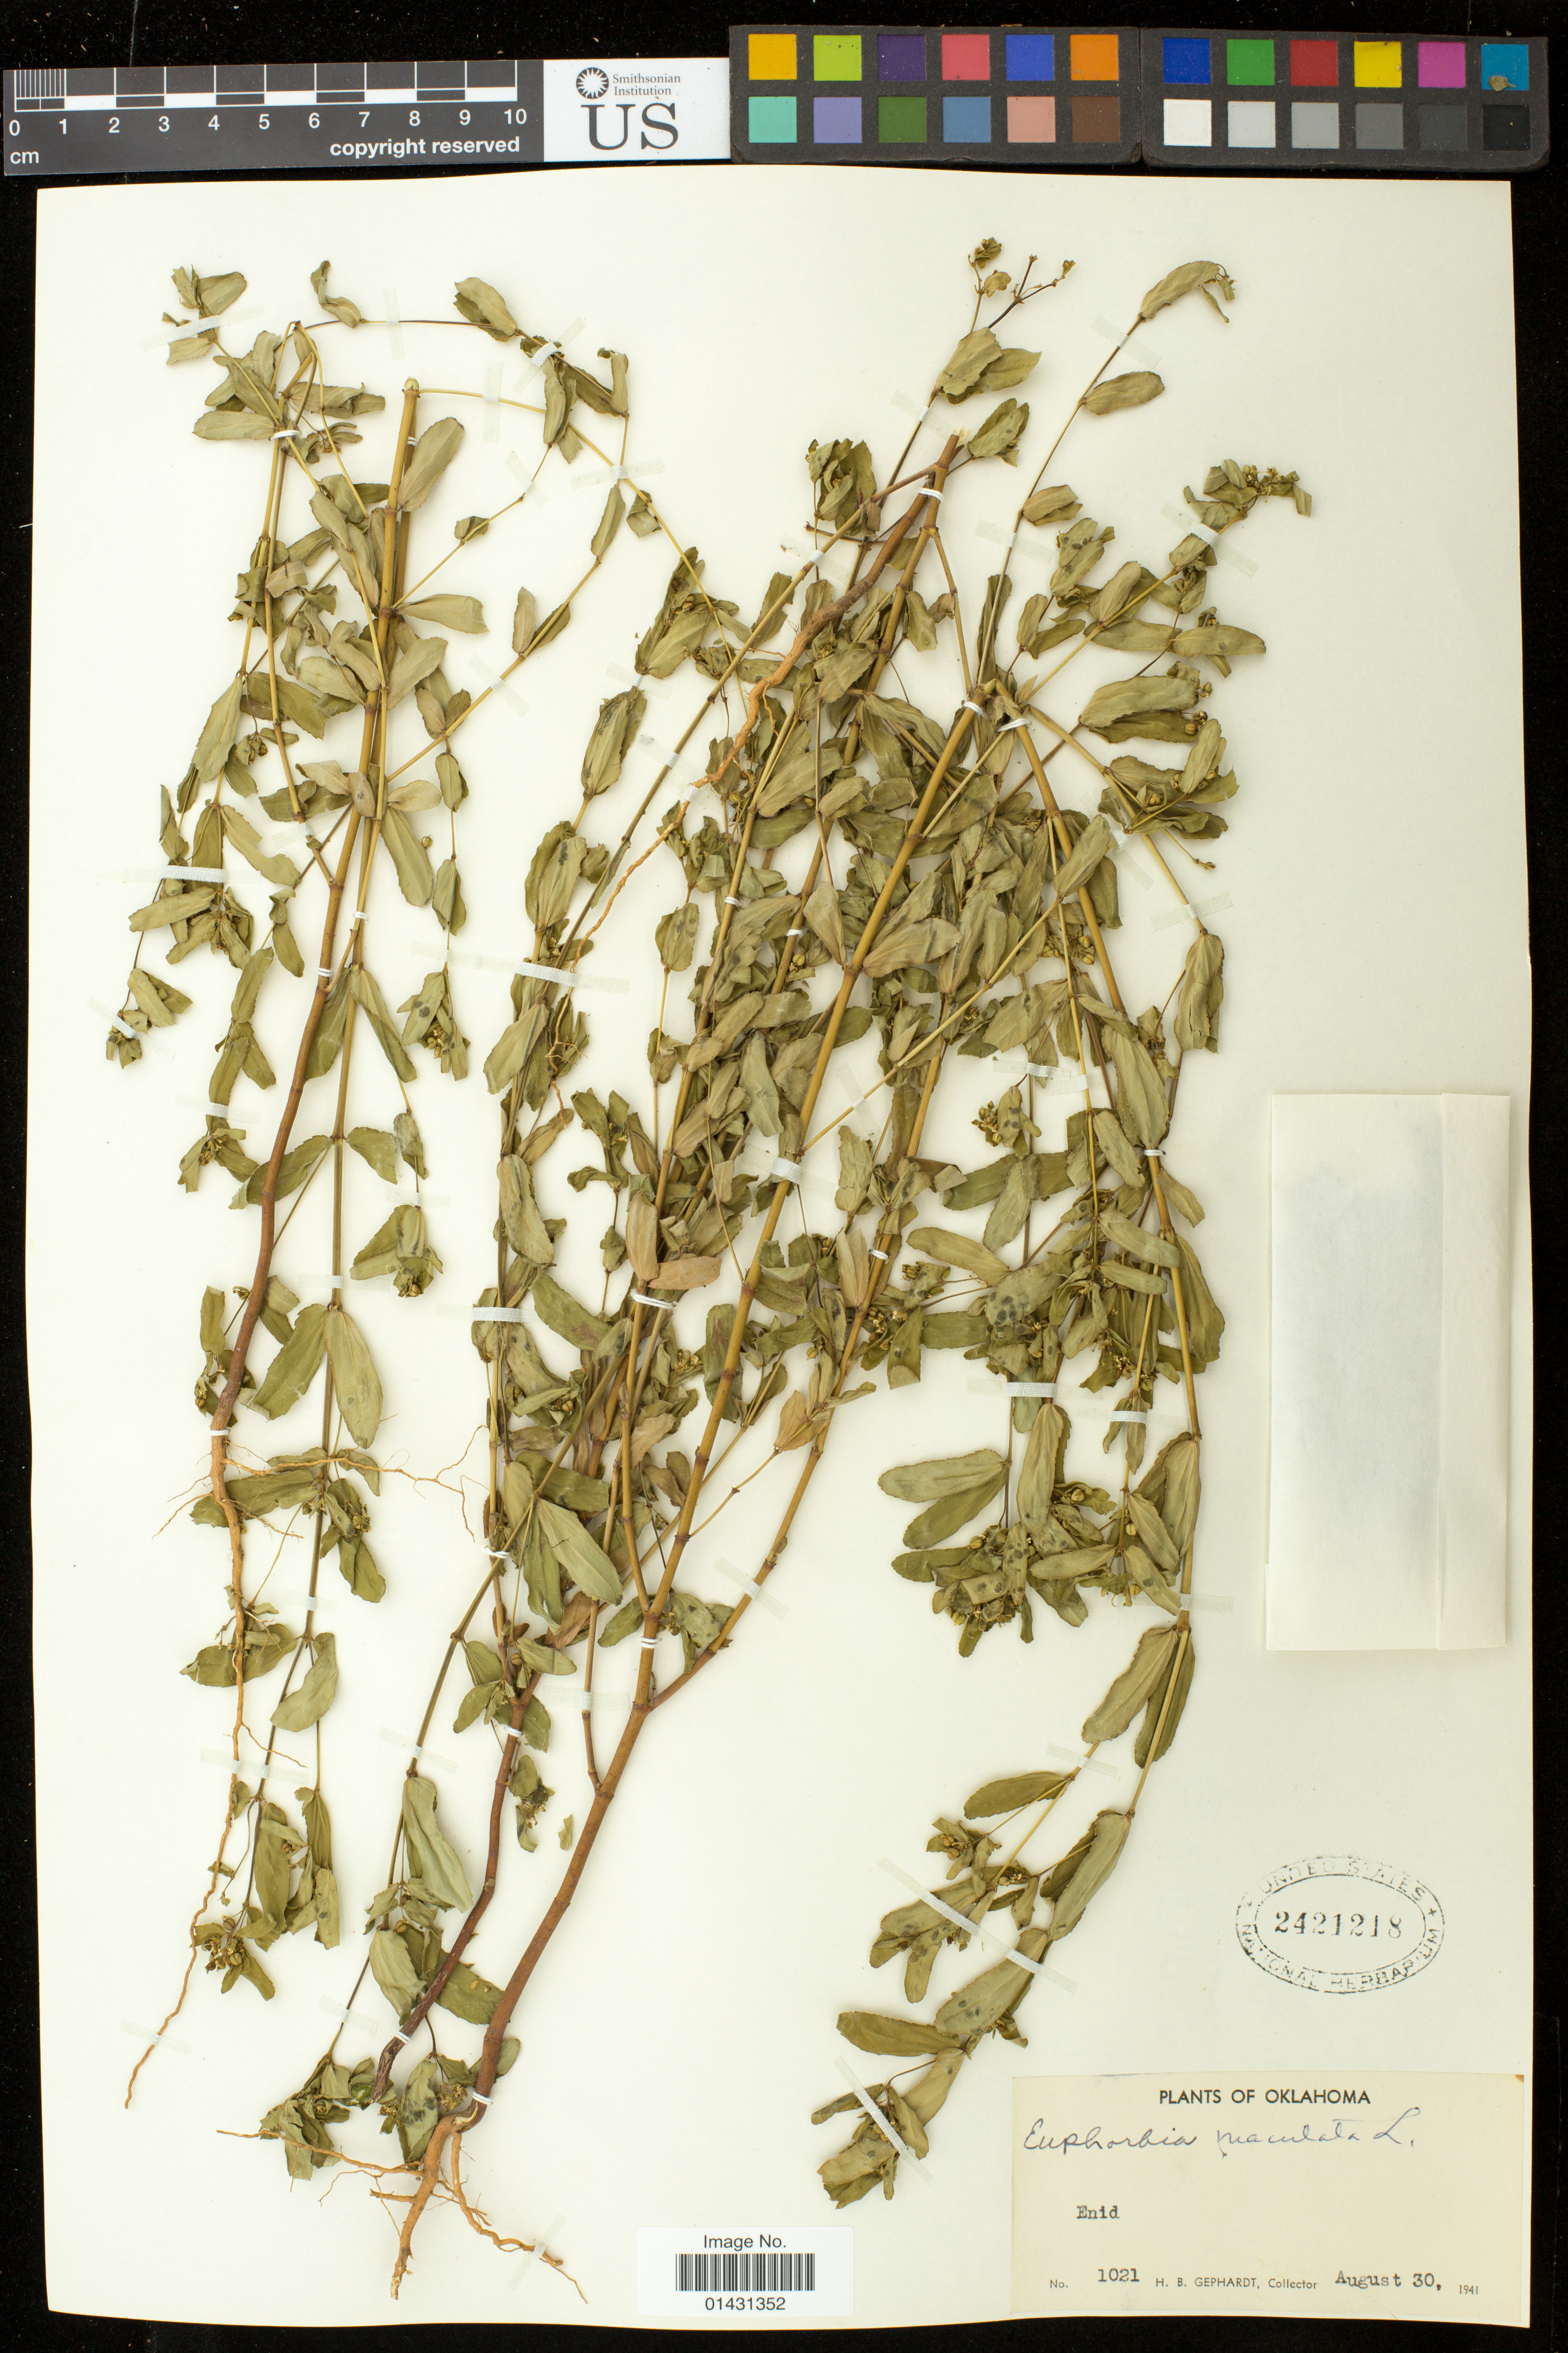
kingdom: Plantae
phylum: Tracheophyta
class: Magnoliopsida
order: Malpighiales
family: Euphorbiaceae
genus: Euphorbia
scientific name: Euphorbia maculata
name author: L.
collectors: H. Gephardt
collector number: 1021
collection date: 1941-08-30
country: United States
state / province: Oklahoma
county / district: Garfield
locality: Enid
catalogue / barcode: US 2421218